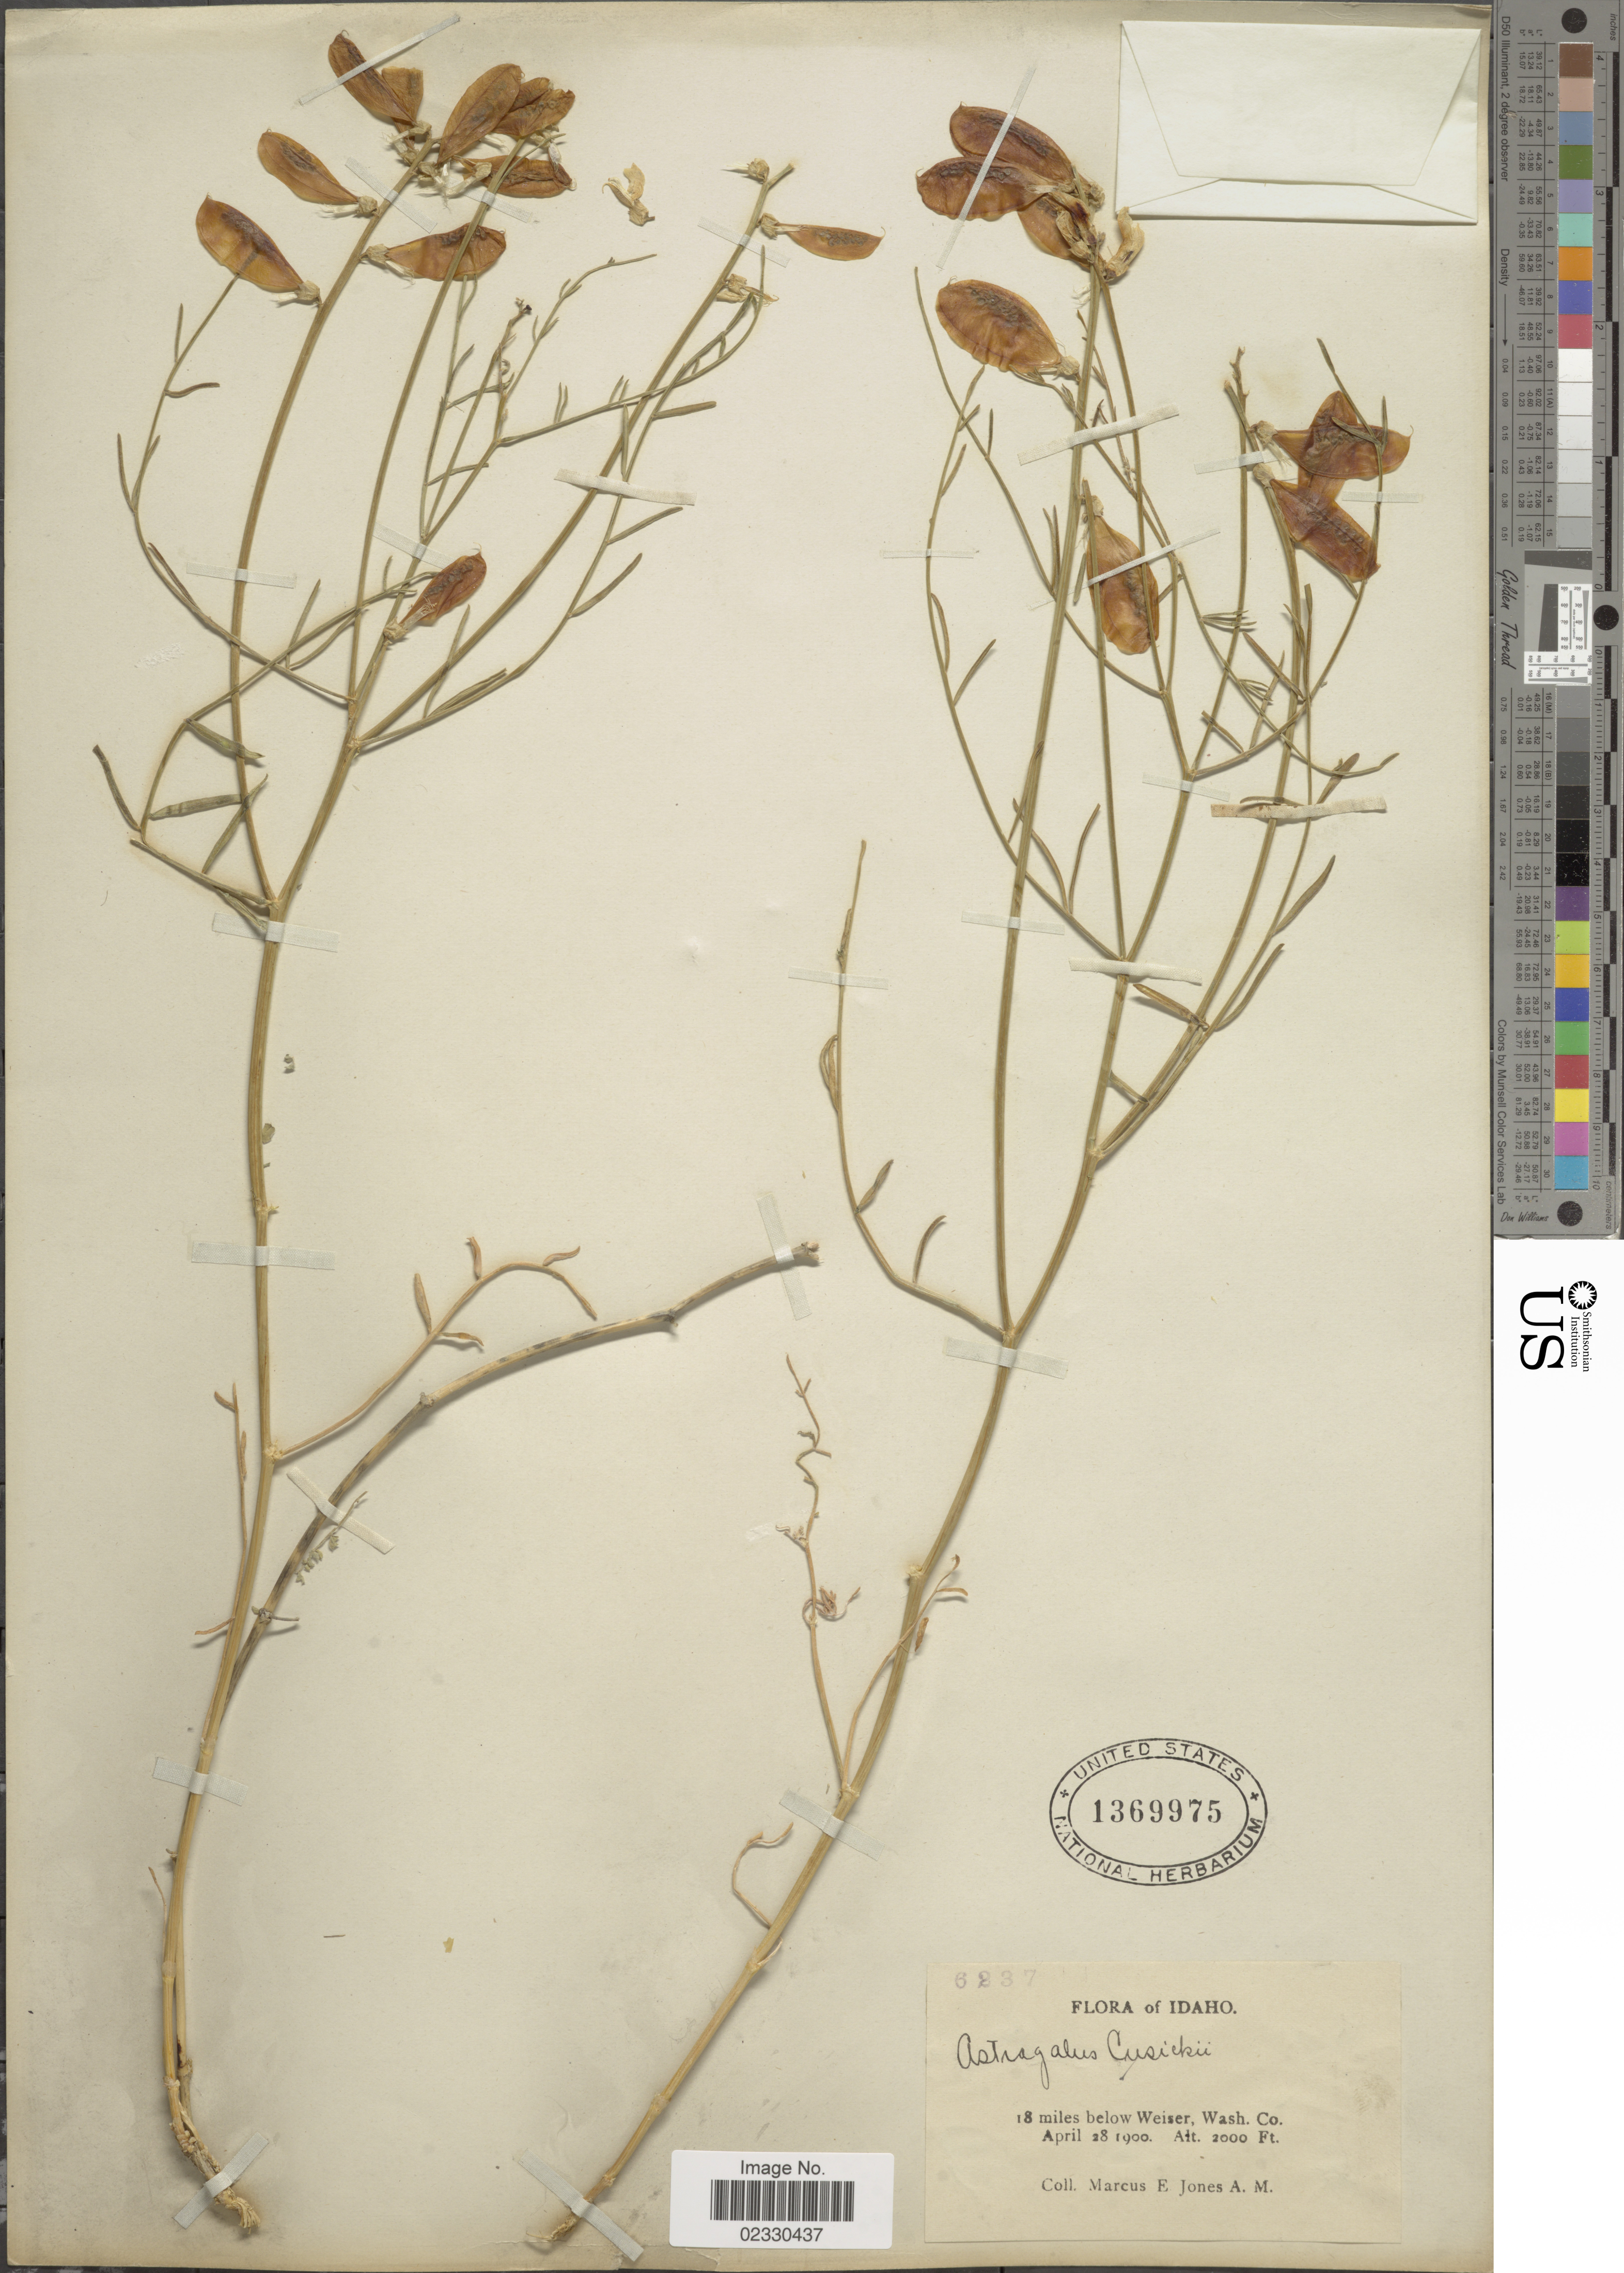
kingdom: Plantae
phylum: Tracheophyta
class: Magnoliopsida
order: Fabales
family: Fabaceae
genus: Astragalus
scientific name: Astragalus cusickii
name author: A. Gray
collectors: M. E. Jones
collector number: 6237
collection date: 1900-04-28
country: United States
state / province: Idaho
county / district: Washington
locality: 18 miles below Weiser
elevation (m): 610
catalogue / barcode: US 1369975